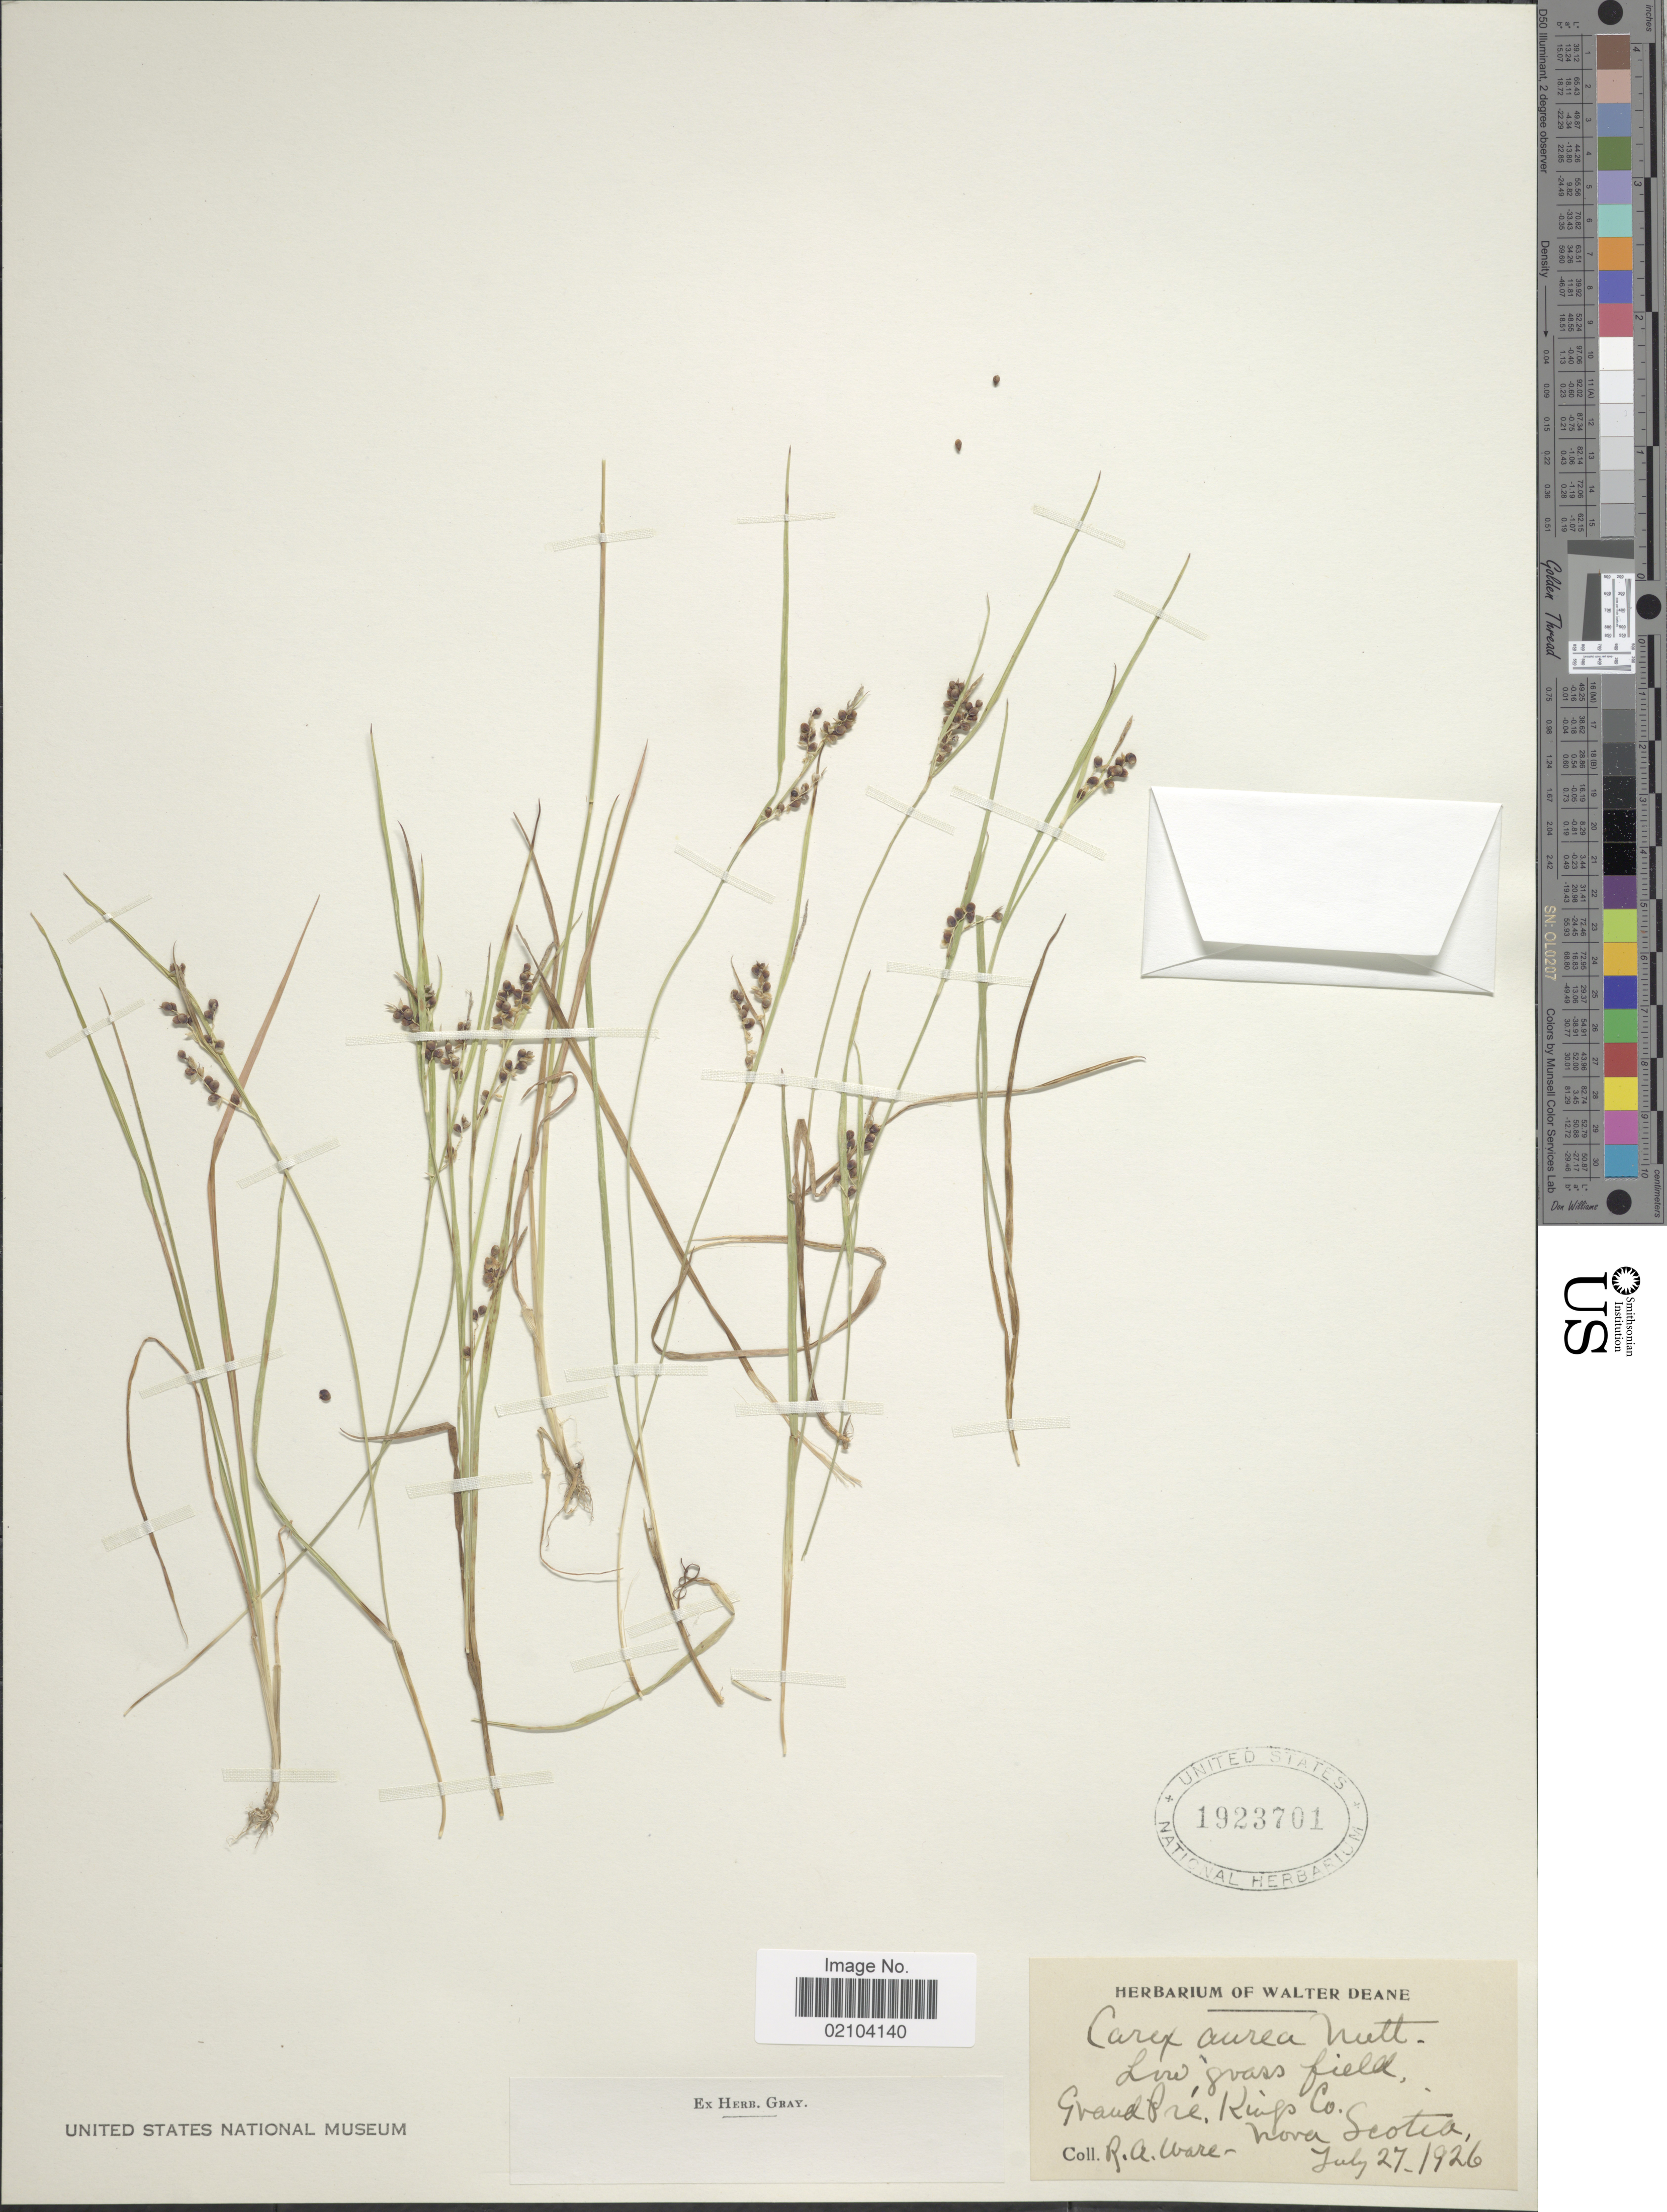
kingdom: Plantae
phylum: Tracheophyta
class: Liliopsida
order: Poales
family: Cyperaceae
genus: Carex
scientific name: Carex aurea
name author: Nutt.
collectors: R. Ware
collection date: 1926-07-27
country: Canada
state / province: Nova Scotia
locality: Grand Pre. Kings Co.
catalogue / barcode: US 1923701